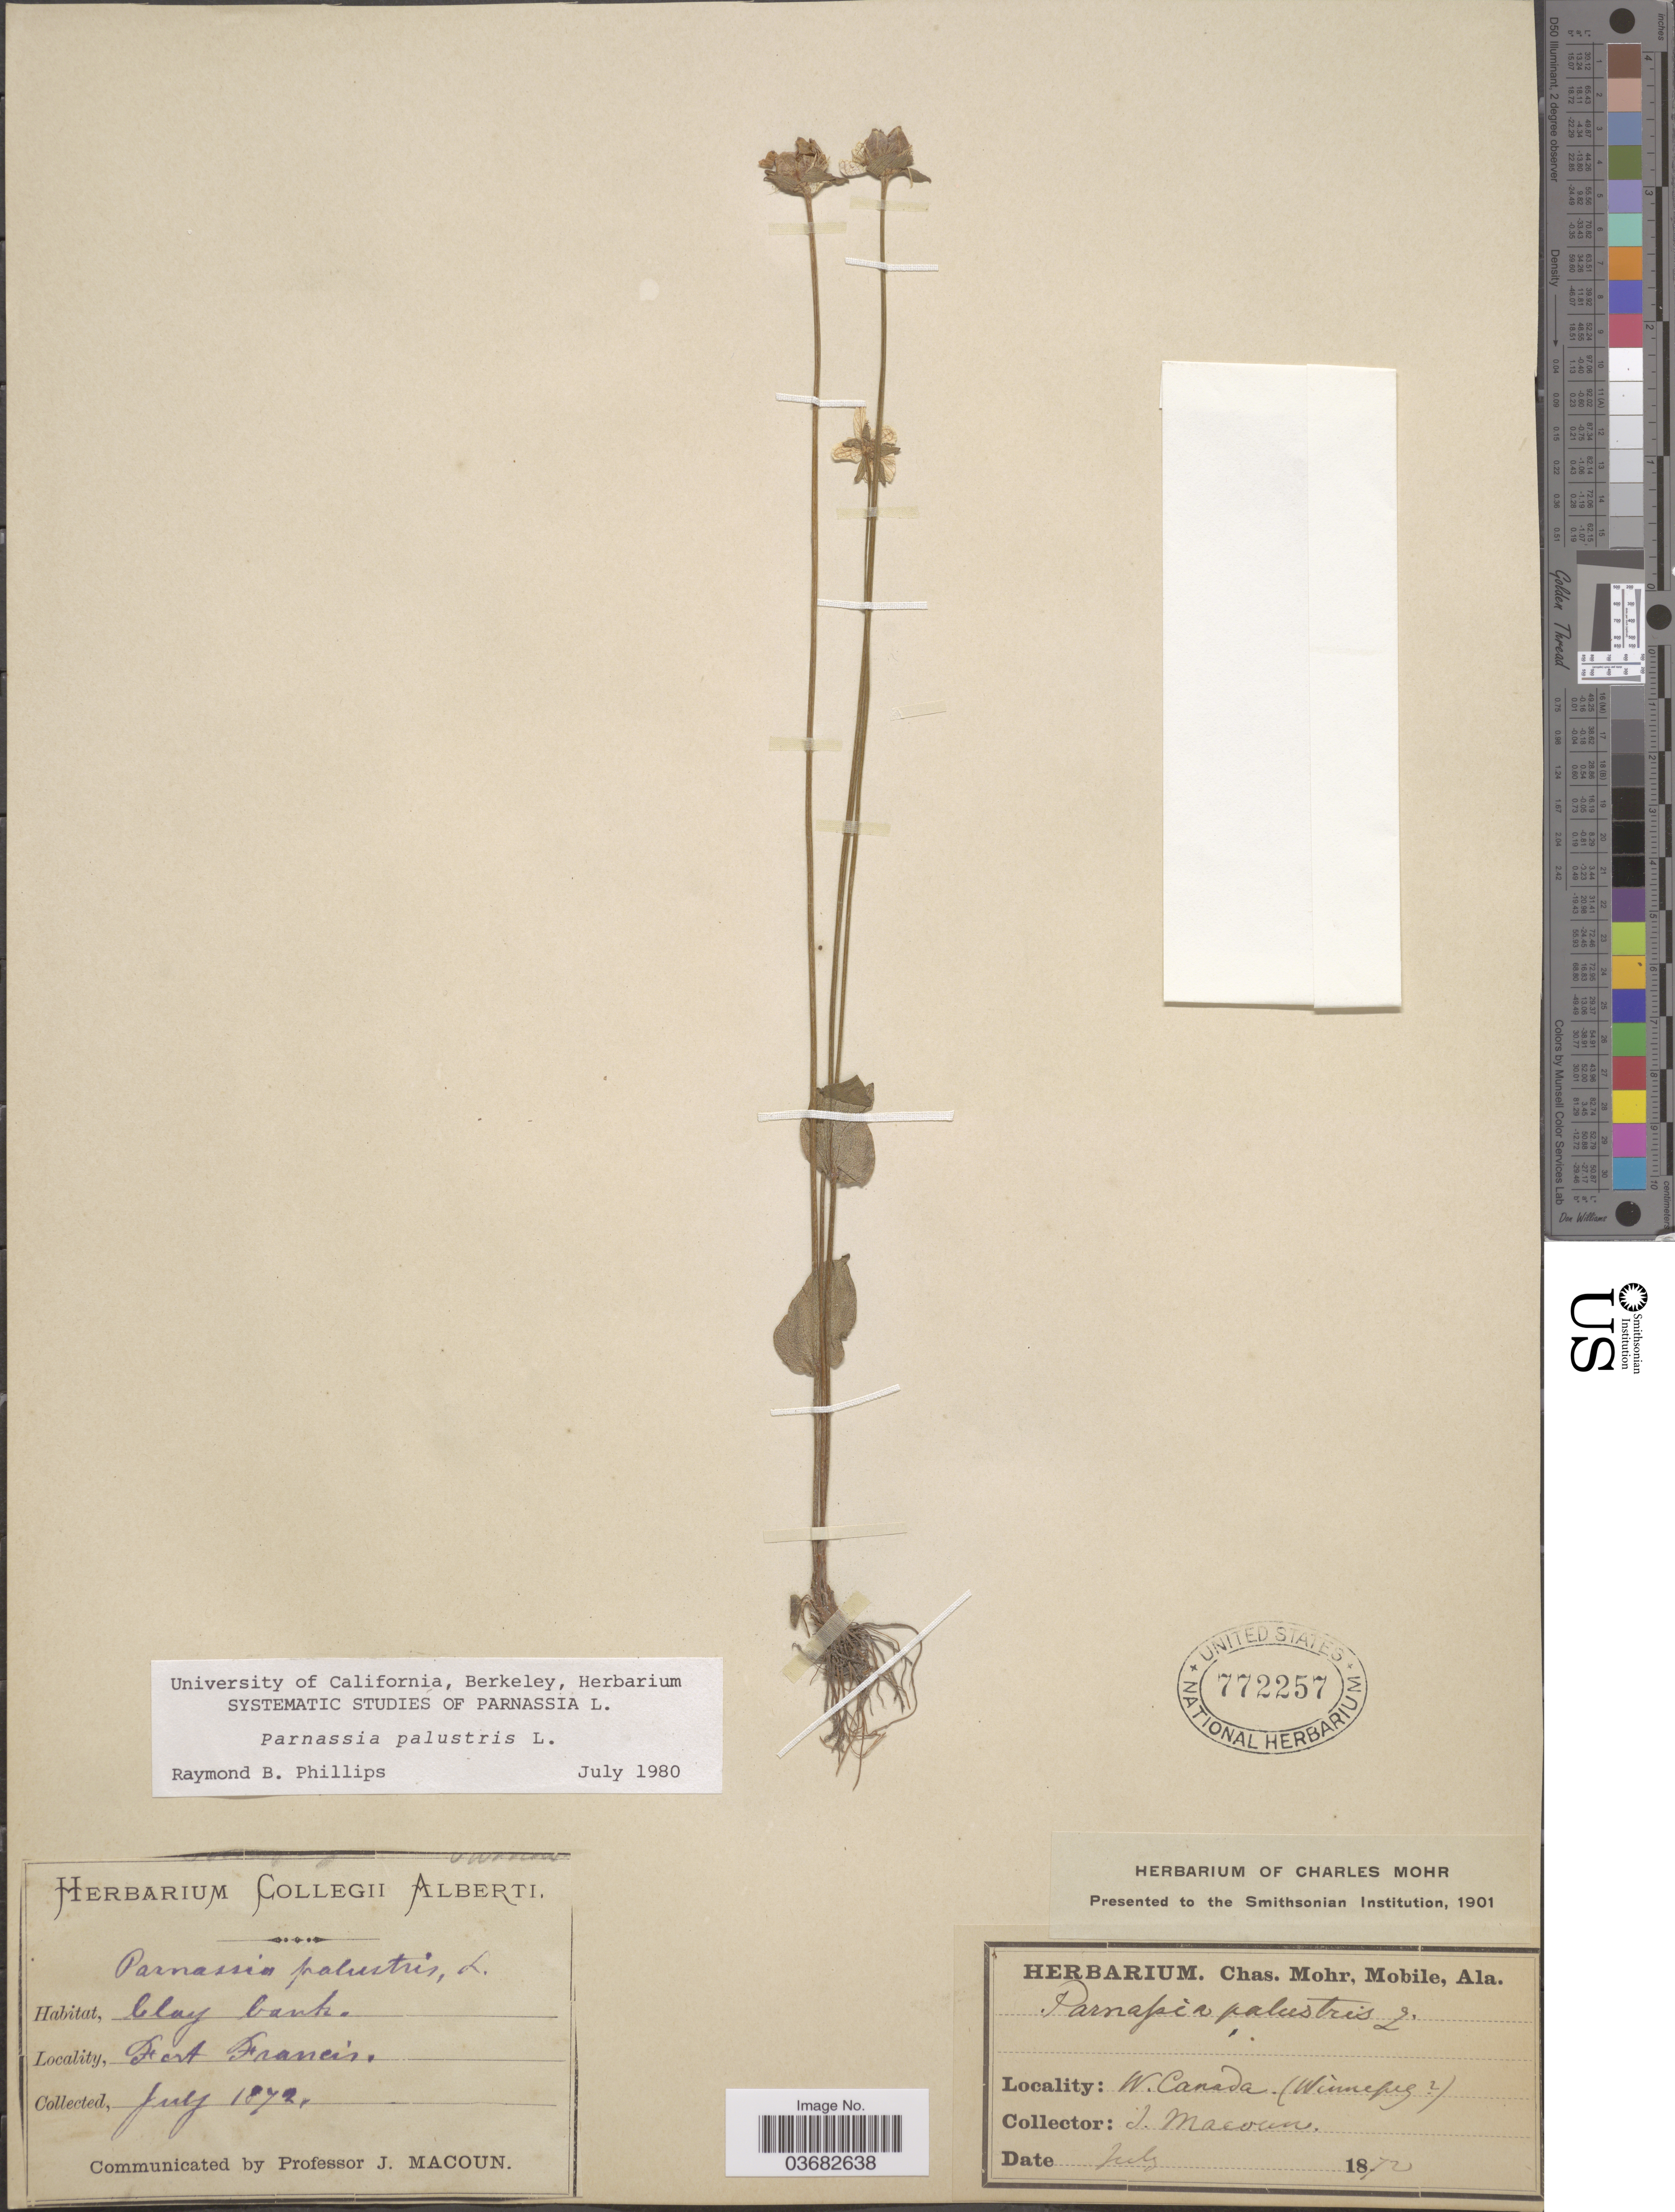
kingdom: Plantae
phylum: Tracheophyta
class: Magnoliopsida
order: Celastrales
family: Parnassiaceae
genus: Parnassia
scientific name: Parnassia palustris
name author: L.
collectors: J. Macoun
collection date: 1872-07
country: Canada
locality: W. Canada (Winnepeg [unsure placement]). Fort Francis.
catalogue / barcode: US 772257